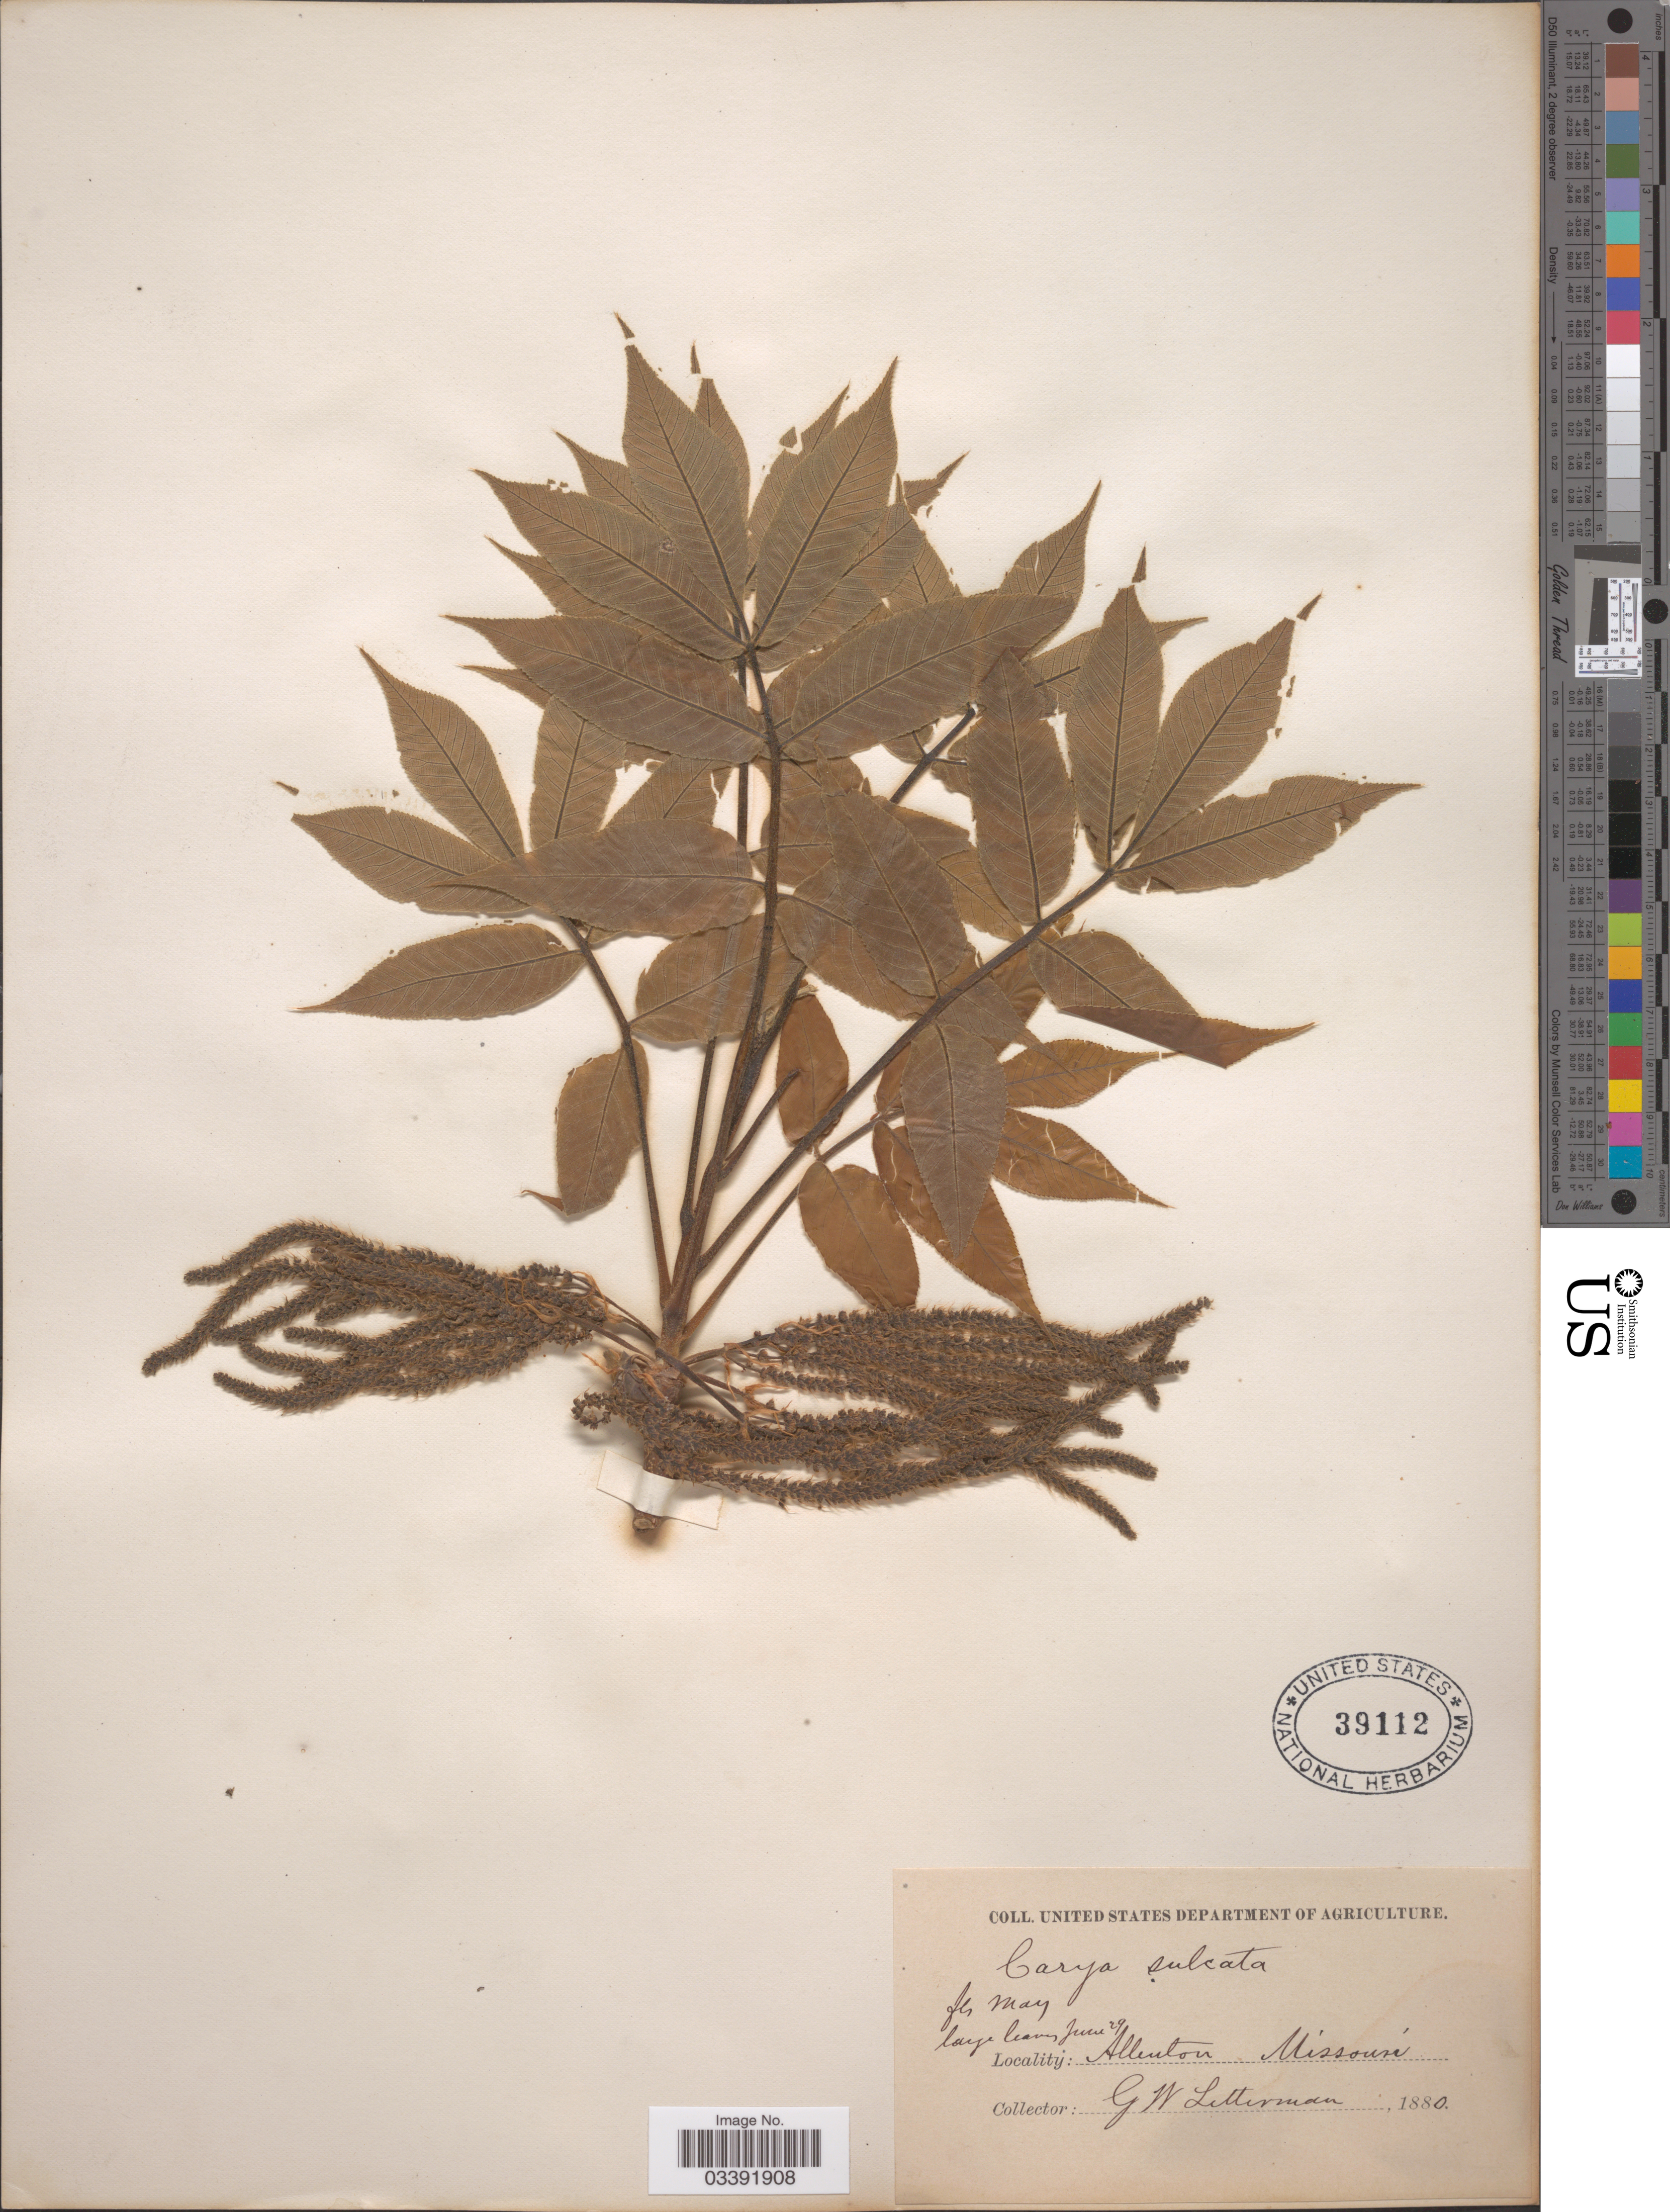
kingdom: Plantae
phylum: Tracheophyta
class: Magnoliopsida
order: Fagales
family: Juglandaceae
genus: Carya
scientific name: Carya laciniosa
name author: (F. Michx.) G. Don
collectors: G. W. Letterman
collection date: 1880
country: United States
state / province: Missouri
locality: Allenton.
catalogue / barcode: US 39112